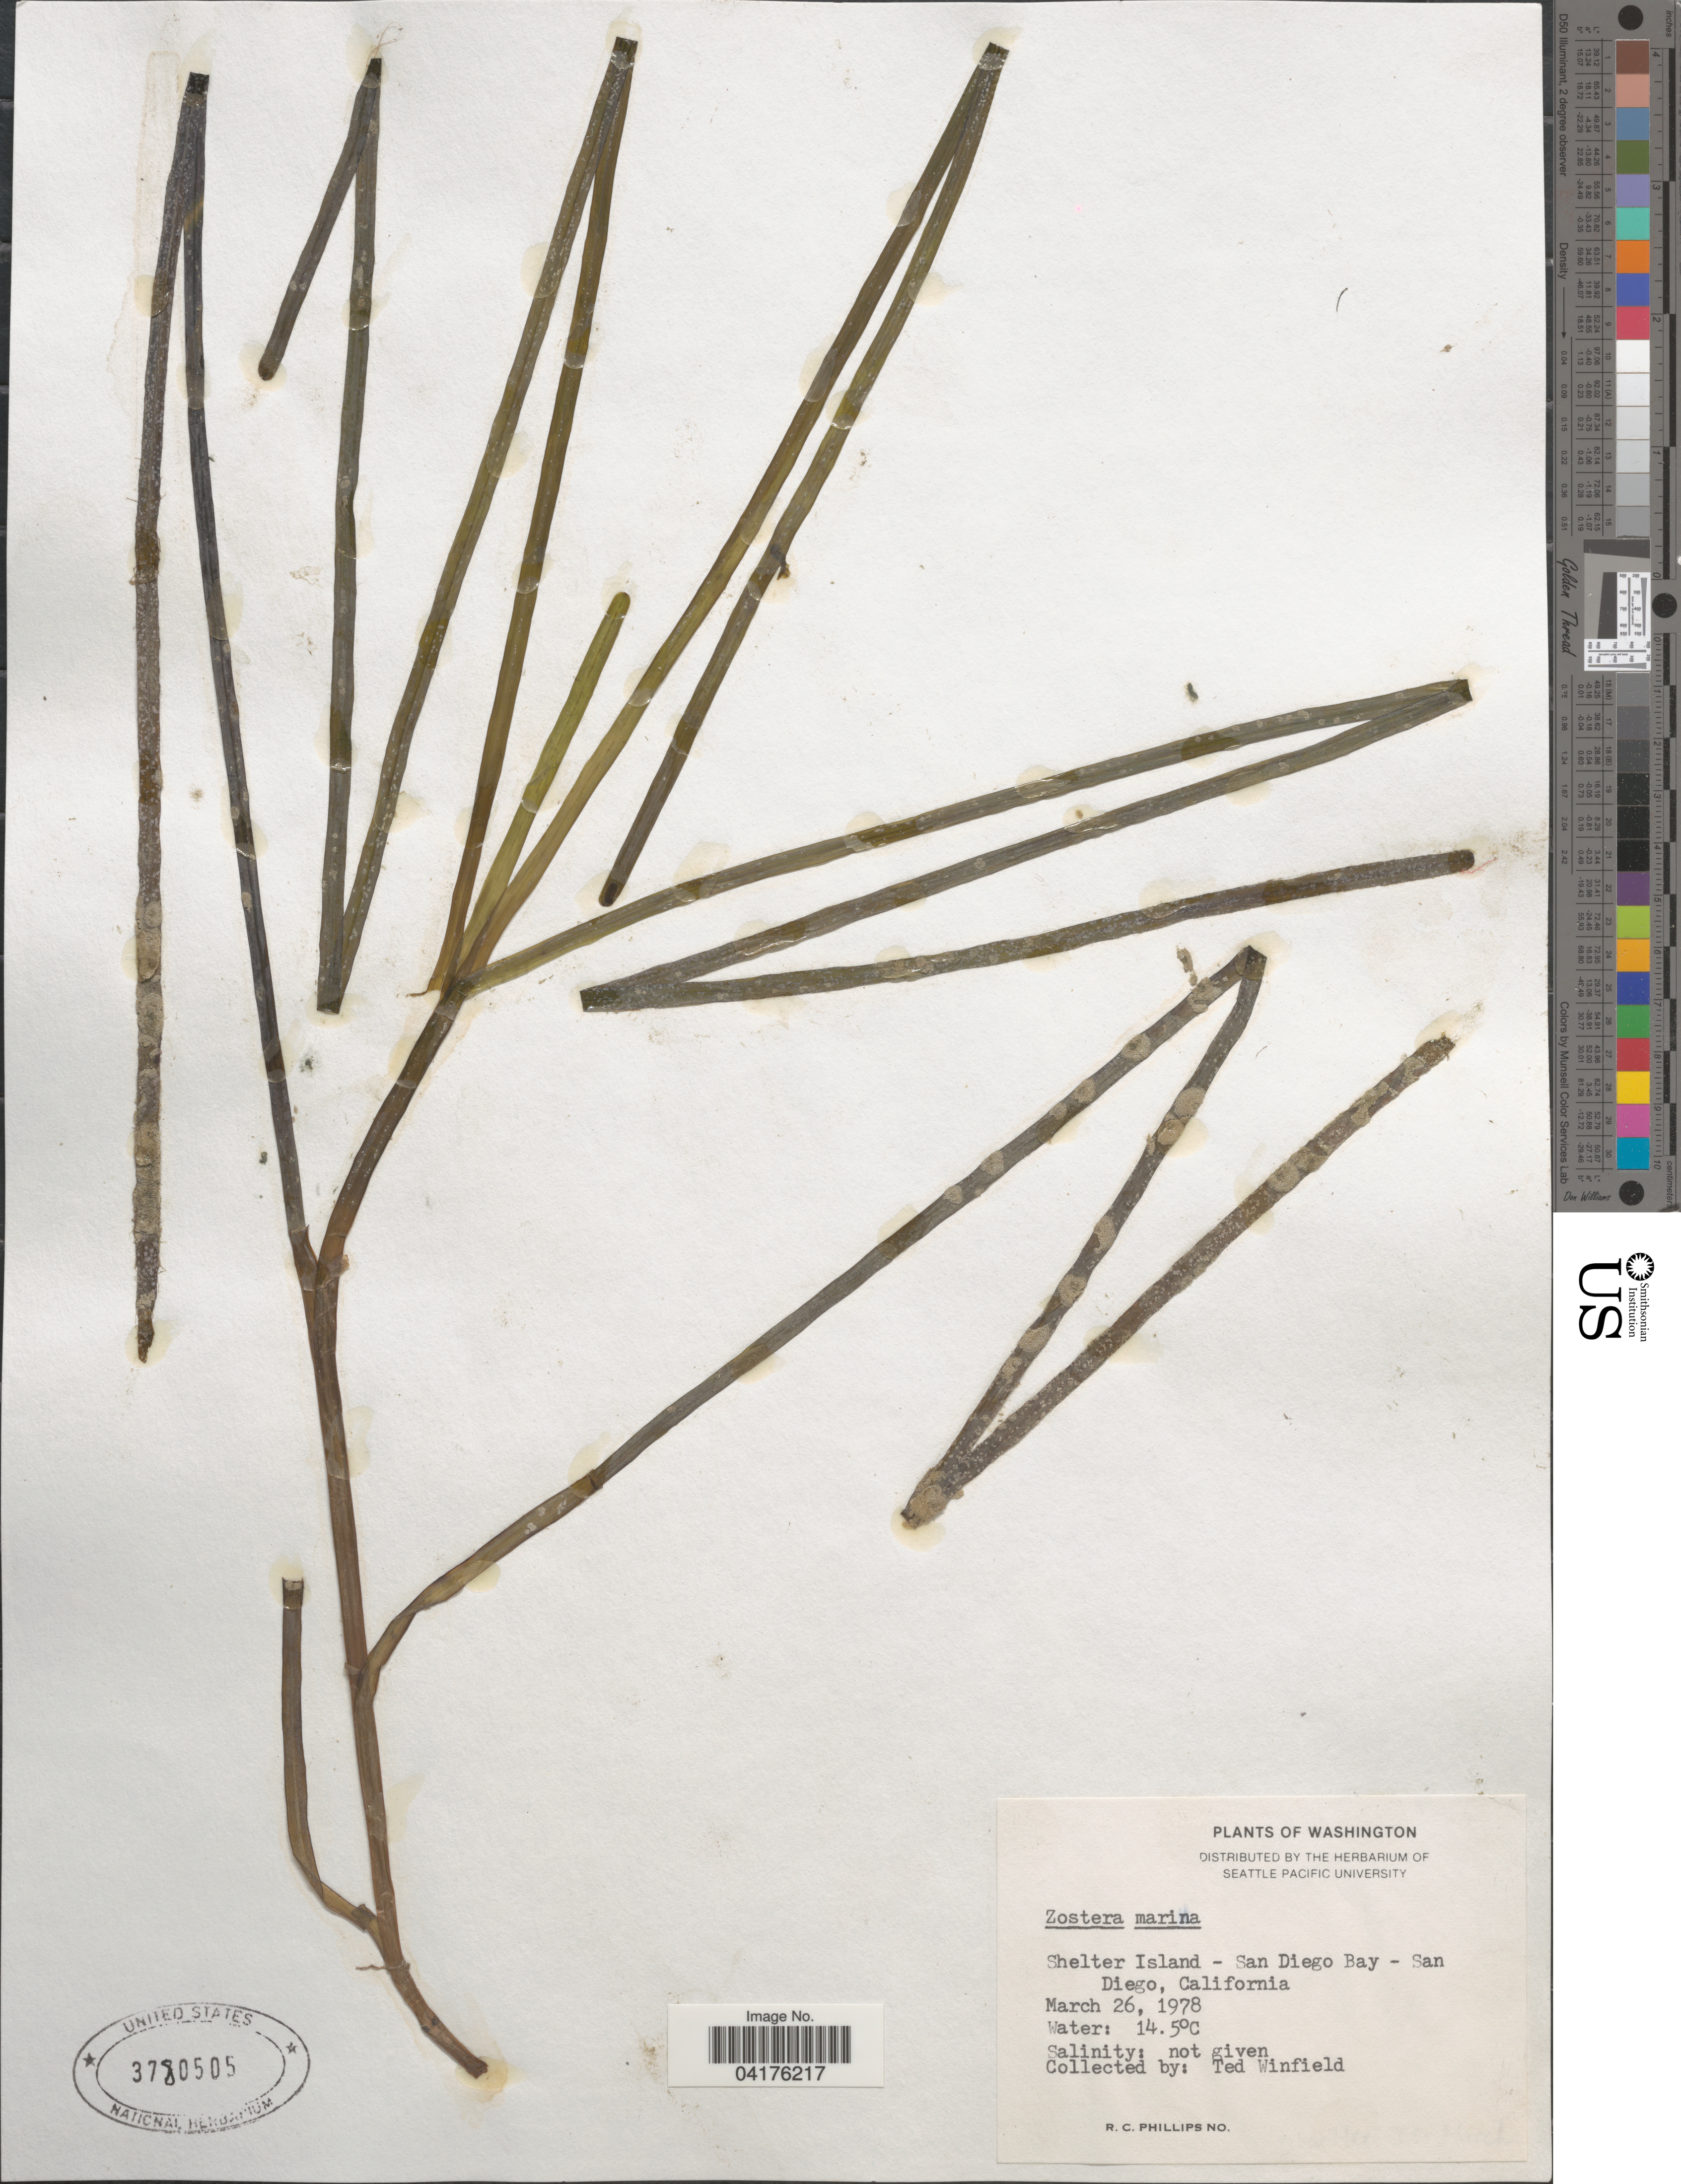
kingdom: Plantae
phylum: Tracheophyta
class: Liliopsida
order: Alismatales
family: Zosteraceae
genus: Zostera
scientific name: Zostera marina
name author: L.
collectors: T. Winfield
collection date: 1978-03-26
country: United States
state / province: California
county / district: San Diego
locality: Shelter Island - San Diego Bay - San Diego.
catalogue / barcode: US 3780505